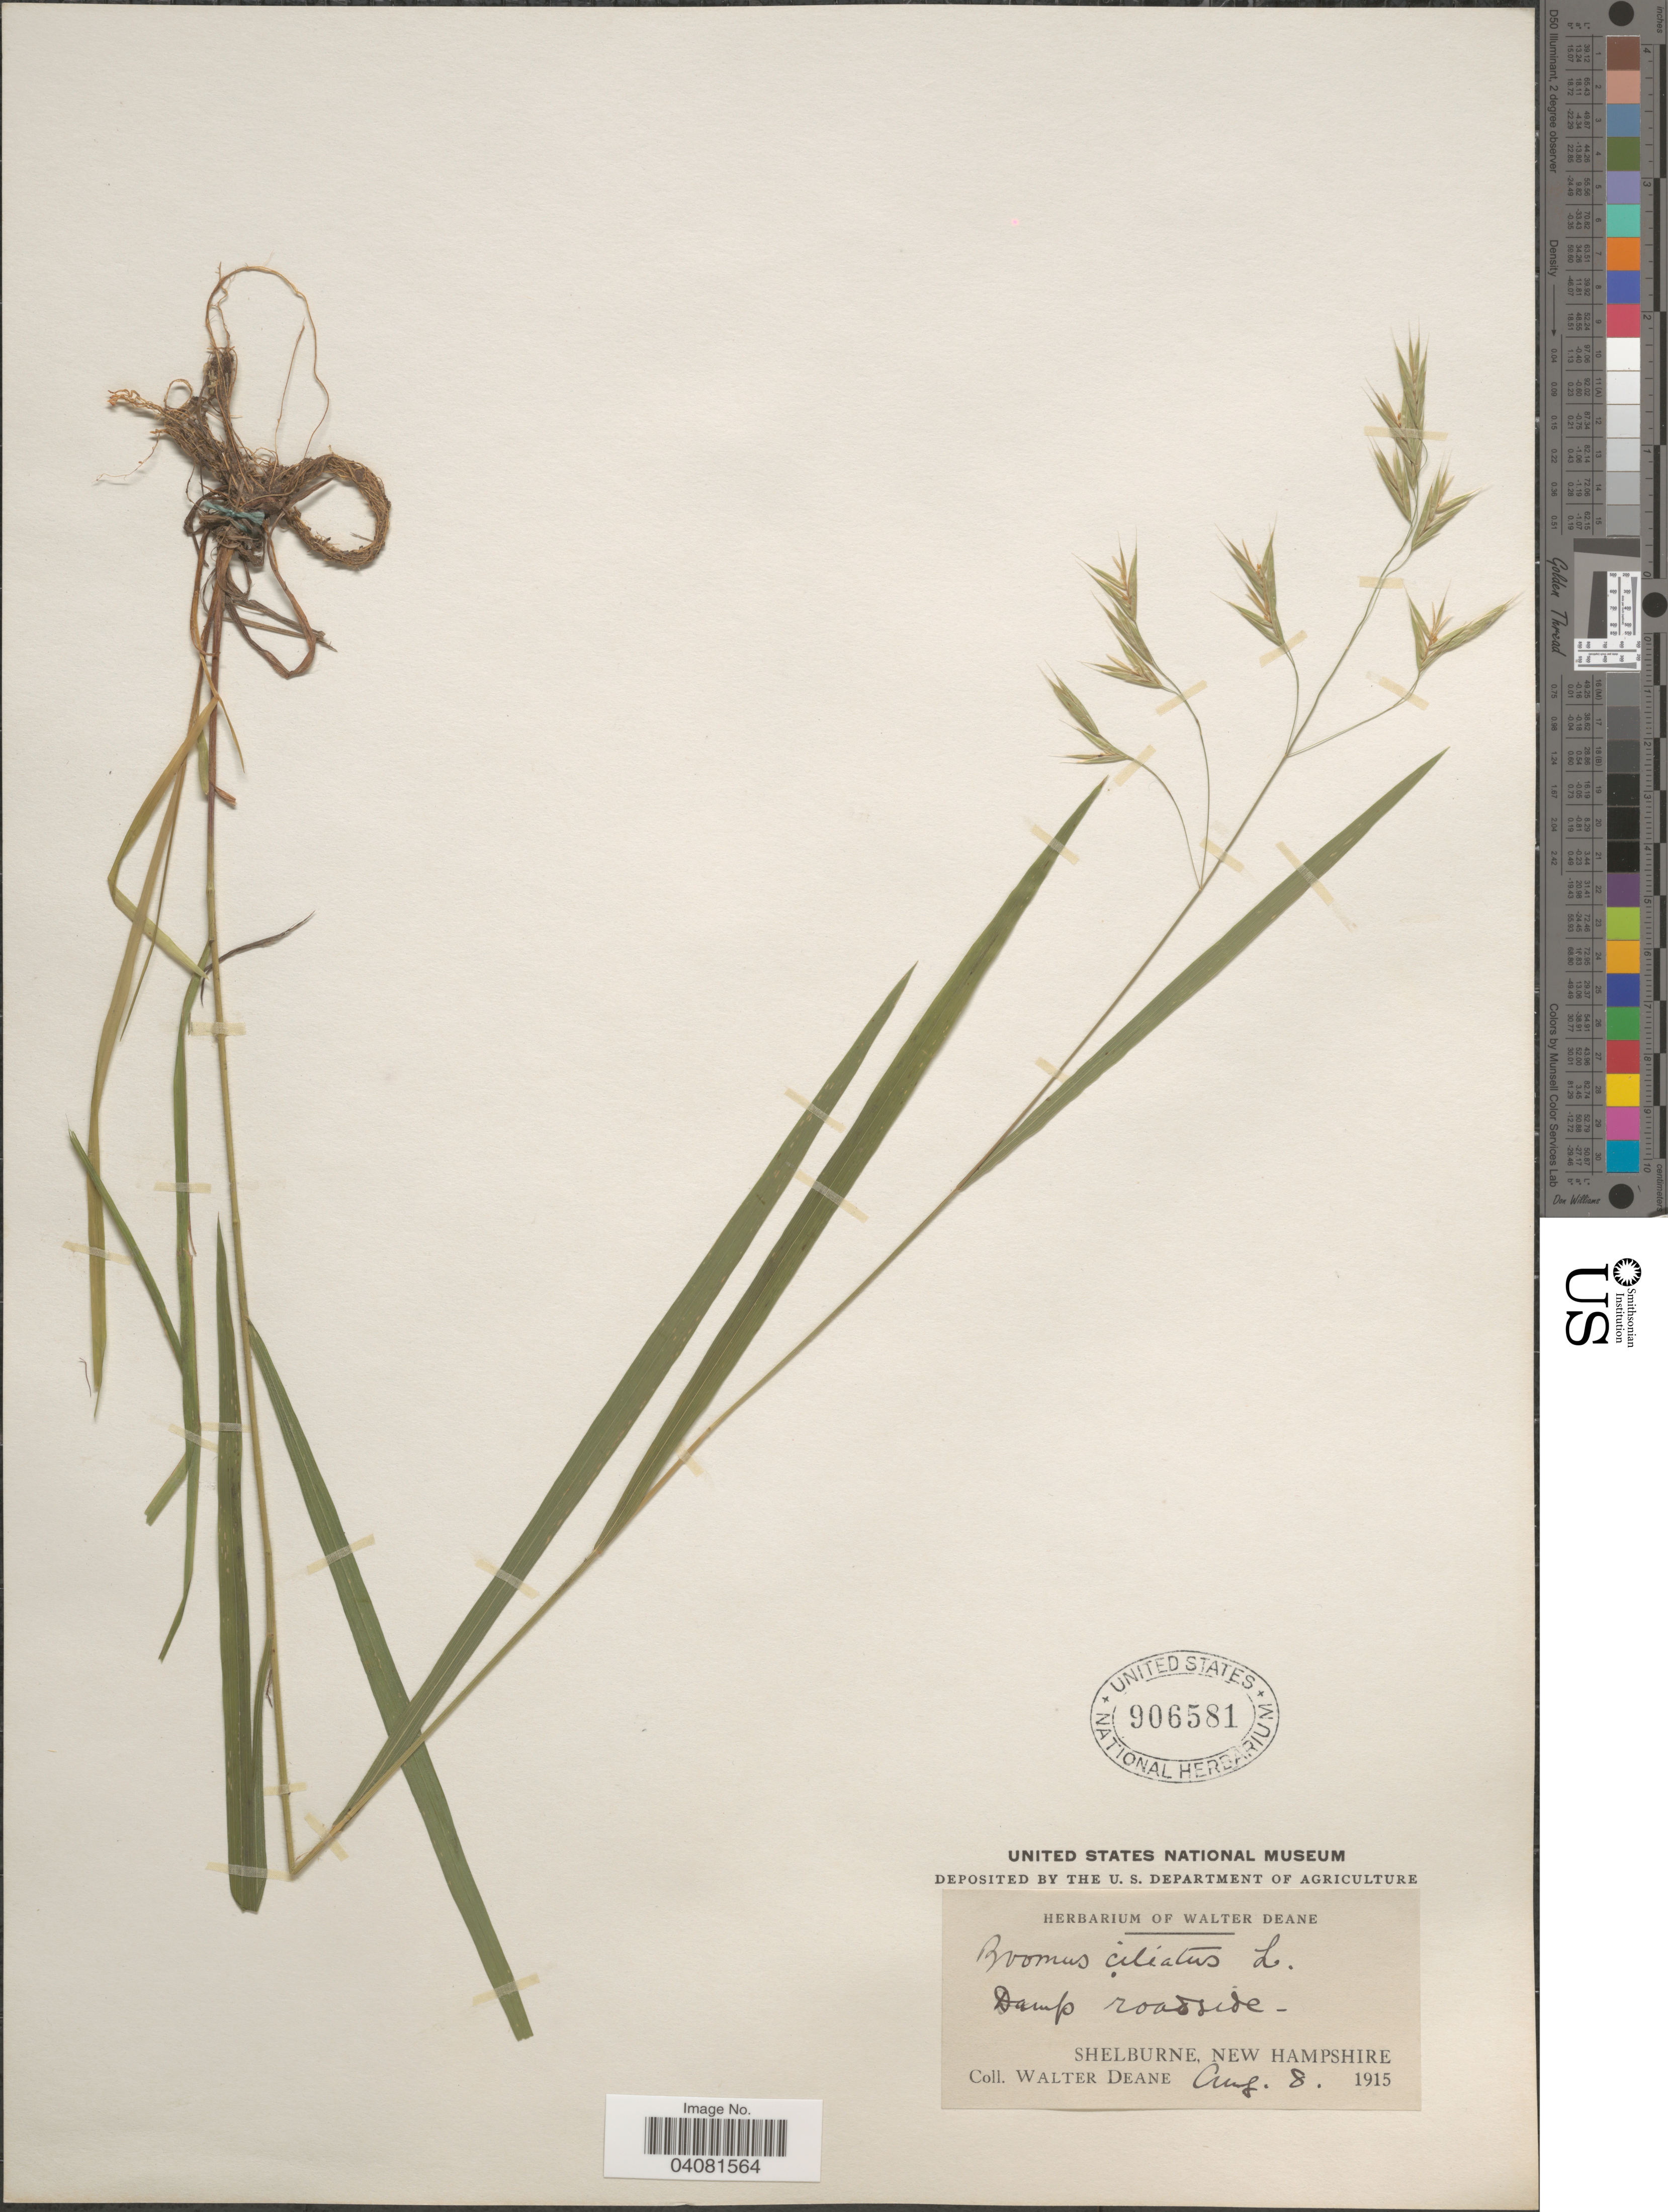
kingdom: Plantae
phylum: Tracheophyta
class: Liliopsida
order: Poales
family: Poaceae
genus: Bromus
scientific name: Bromus ciliatus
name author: L.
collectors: W. Deane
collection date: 1915-08-08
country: United States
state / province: New Hampshire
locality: Shelburne.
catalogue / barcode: US 906581